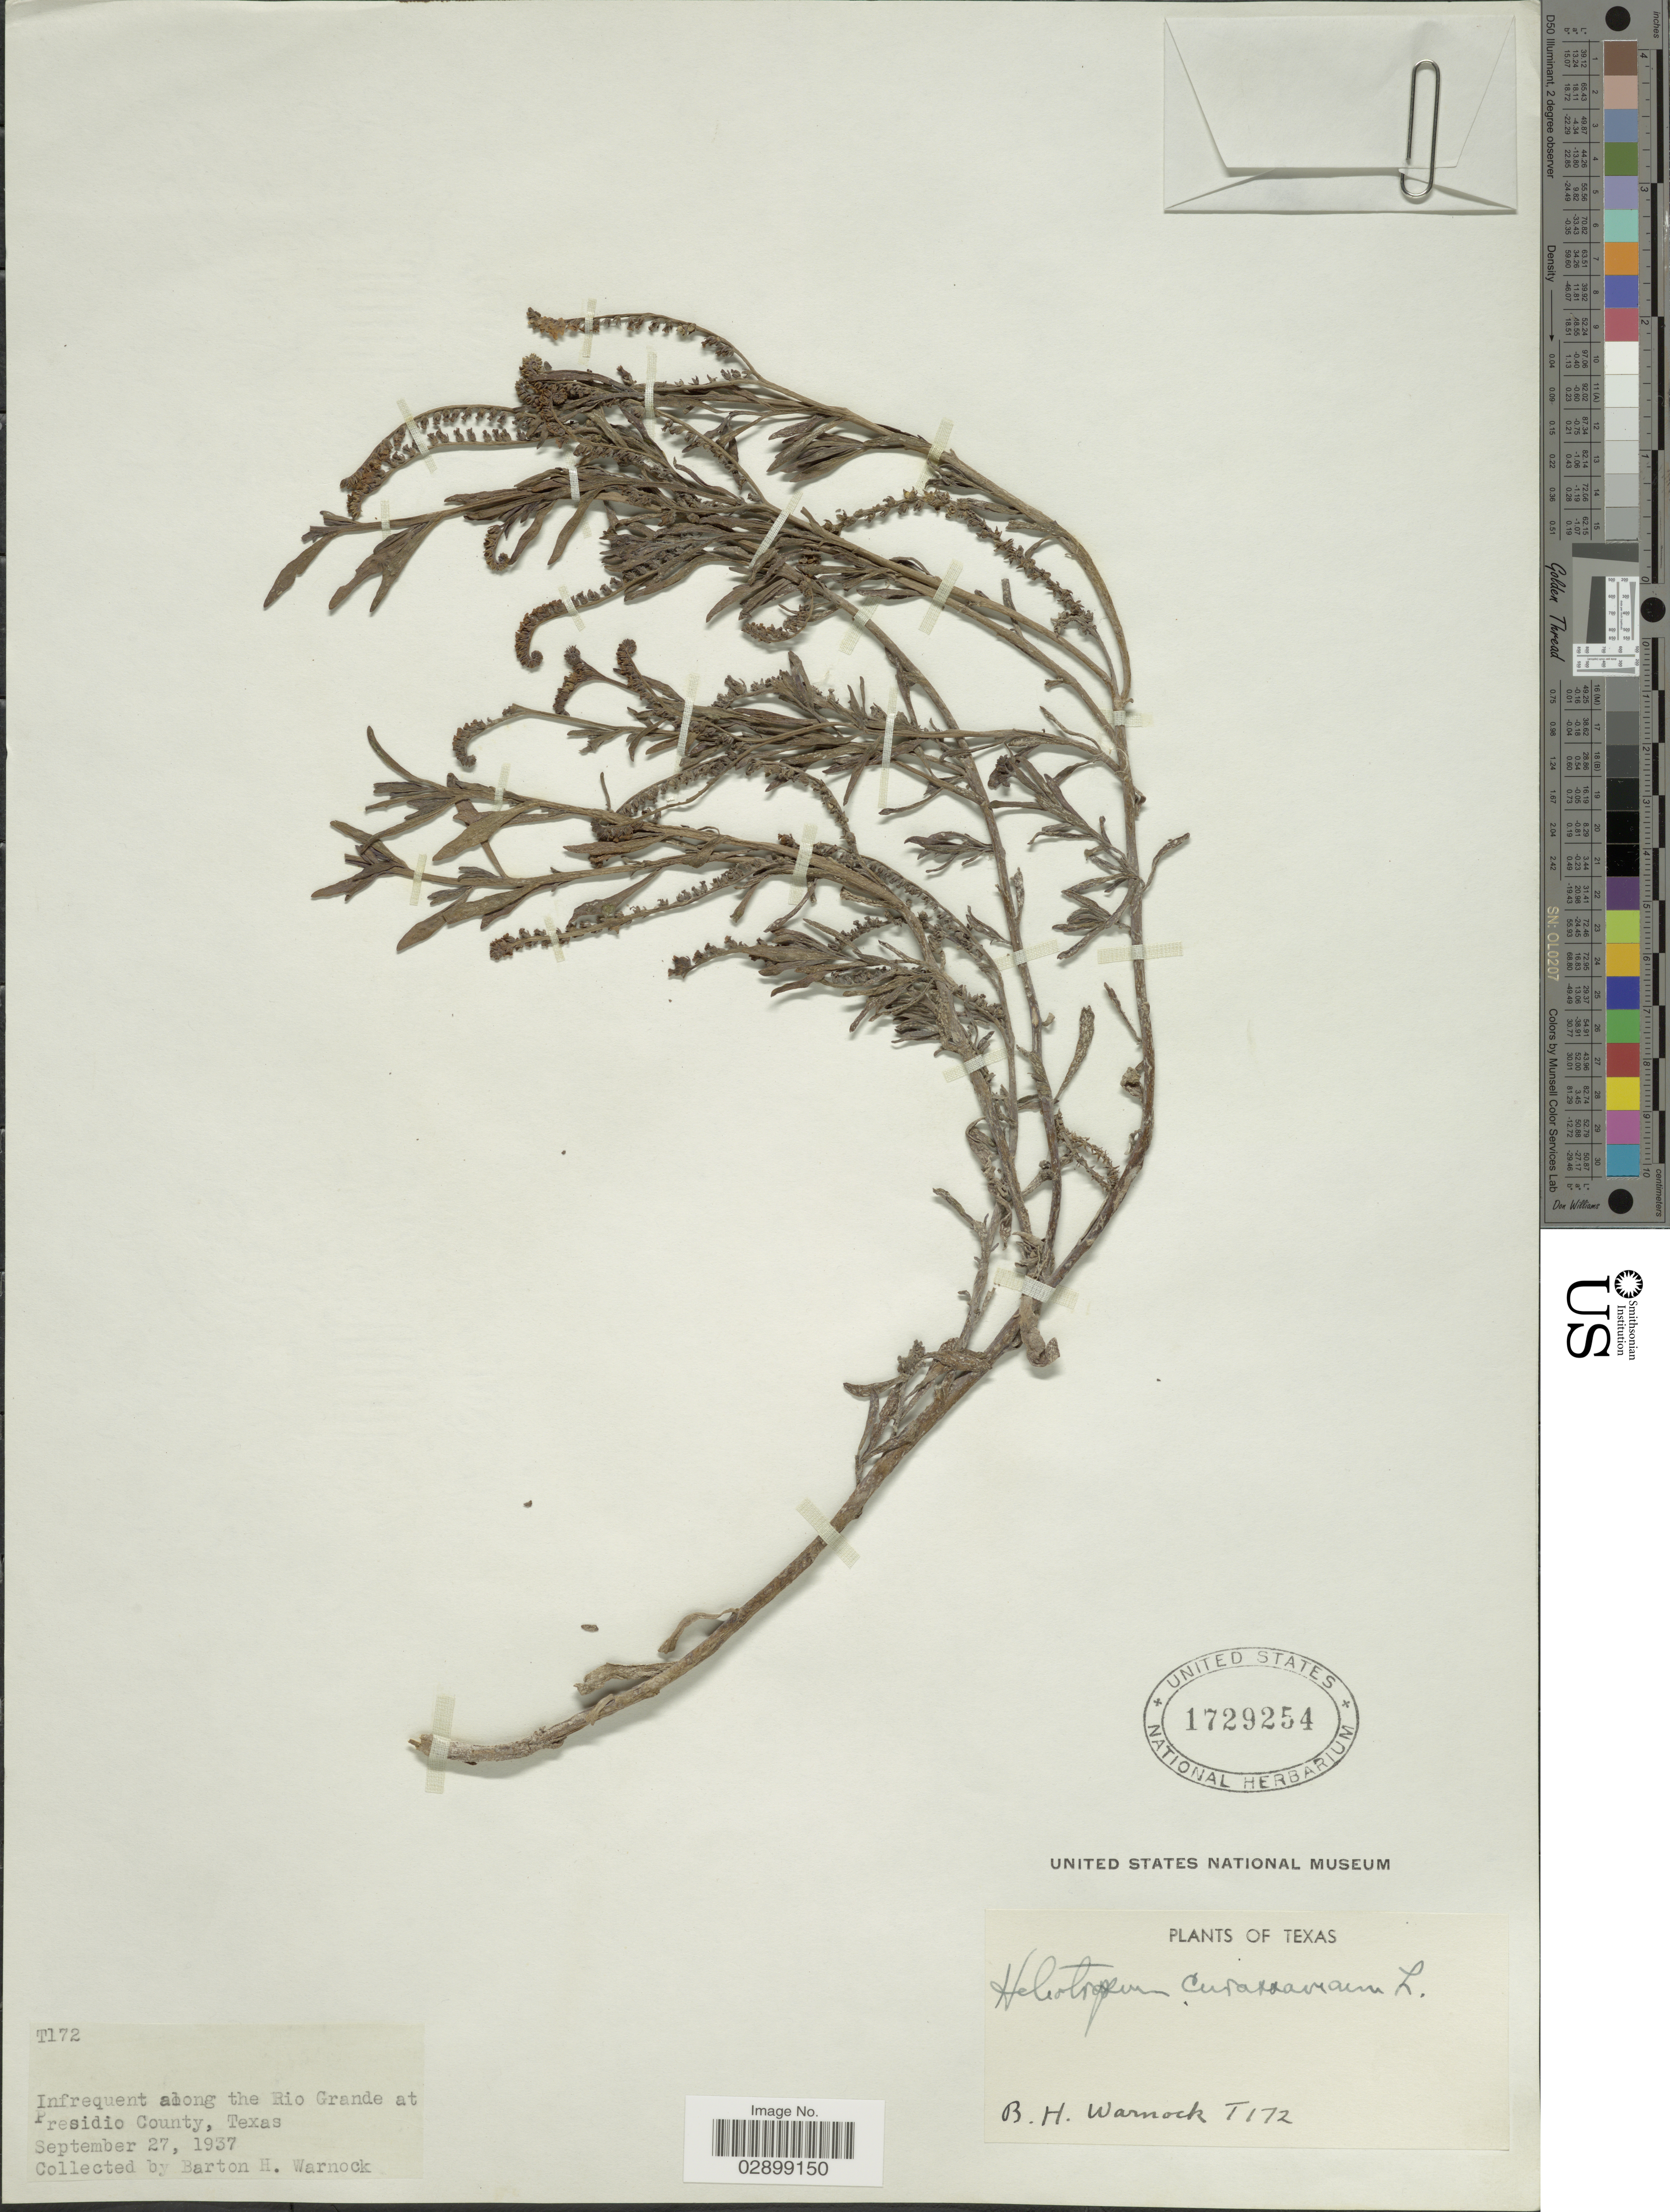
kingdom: Plantae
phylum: Tracheophyta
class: Magnoliopsida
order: Boraginales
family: Heliotropiaceae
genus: Heliotropium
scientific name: Heliotropium curassavicum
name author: L.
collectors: B. H. Warnock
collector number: T172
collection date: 1937-09-27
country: United States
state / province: Texas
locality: Infrequent along the Rio Grande at Presidio County.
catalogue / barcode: US 1729254